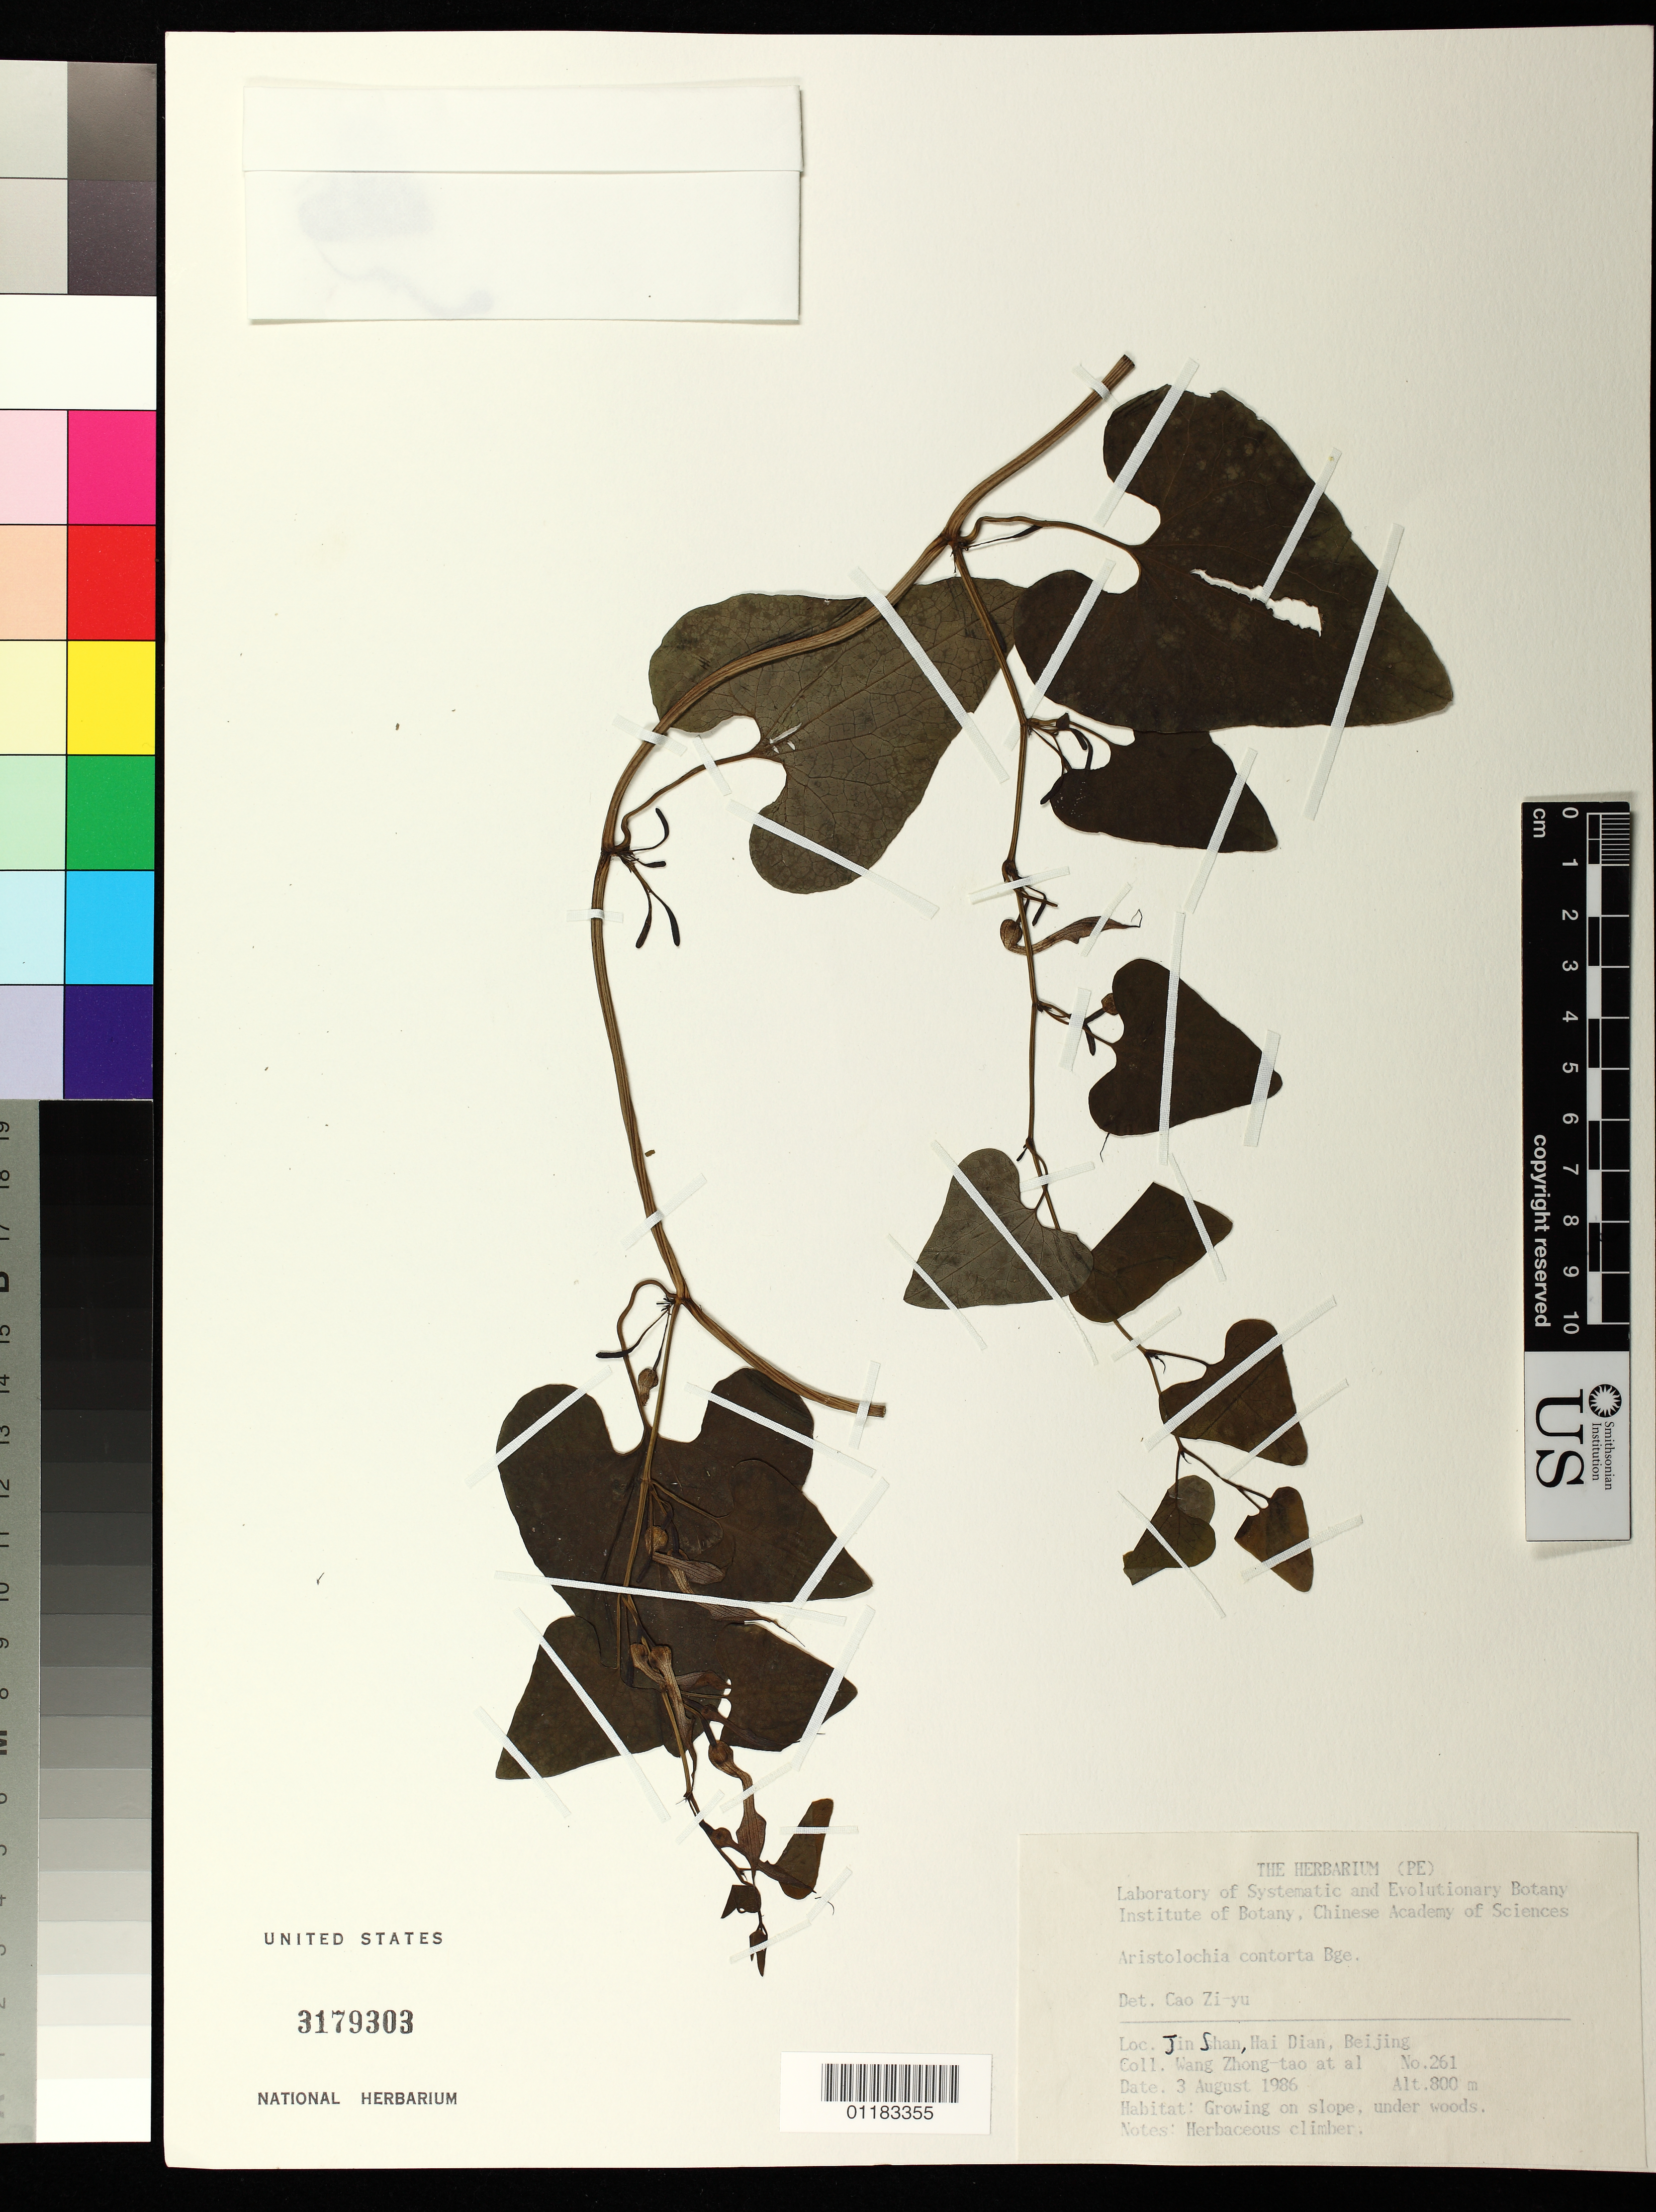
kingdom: Plantae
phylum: Tracheophyta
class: Magnoliopsida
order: Piperales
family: Aristolochiaceae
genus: Aristolochia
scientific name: Aristolochia contorta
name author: Bunge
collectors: W. Zhong-Tao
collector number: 261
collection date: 1986-08-03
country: China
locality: Beijing, Jin Shan, Hai Dian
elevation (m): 800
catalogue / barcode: US 3179303